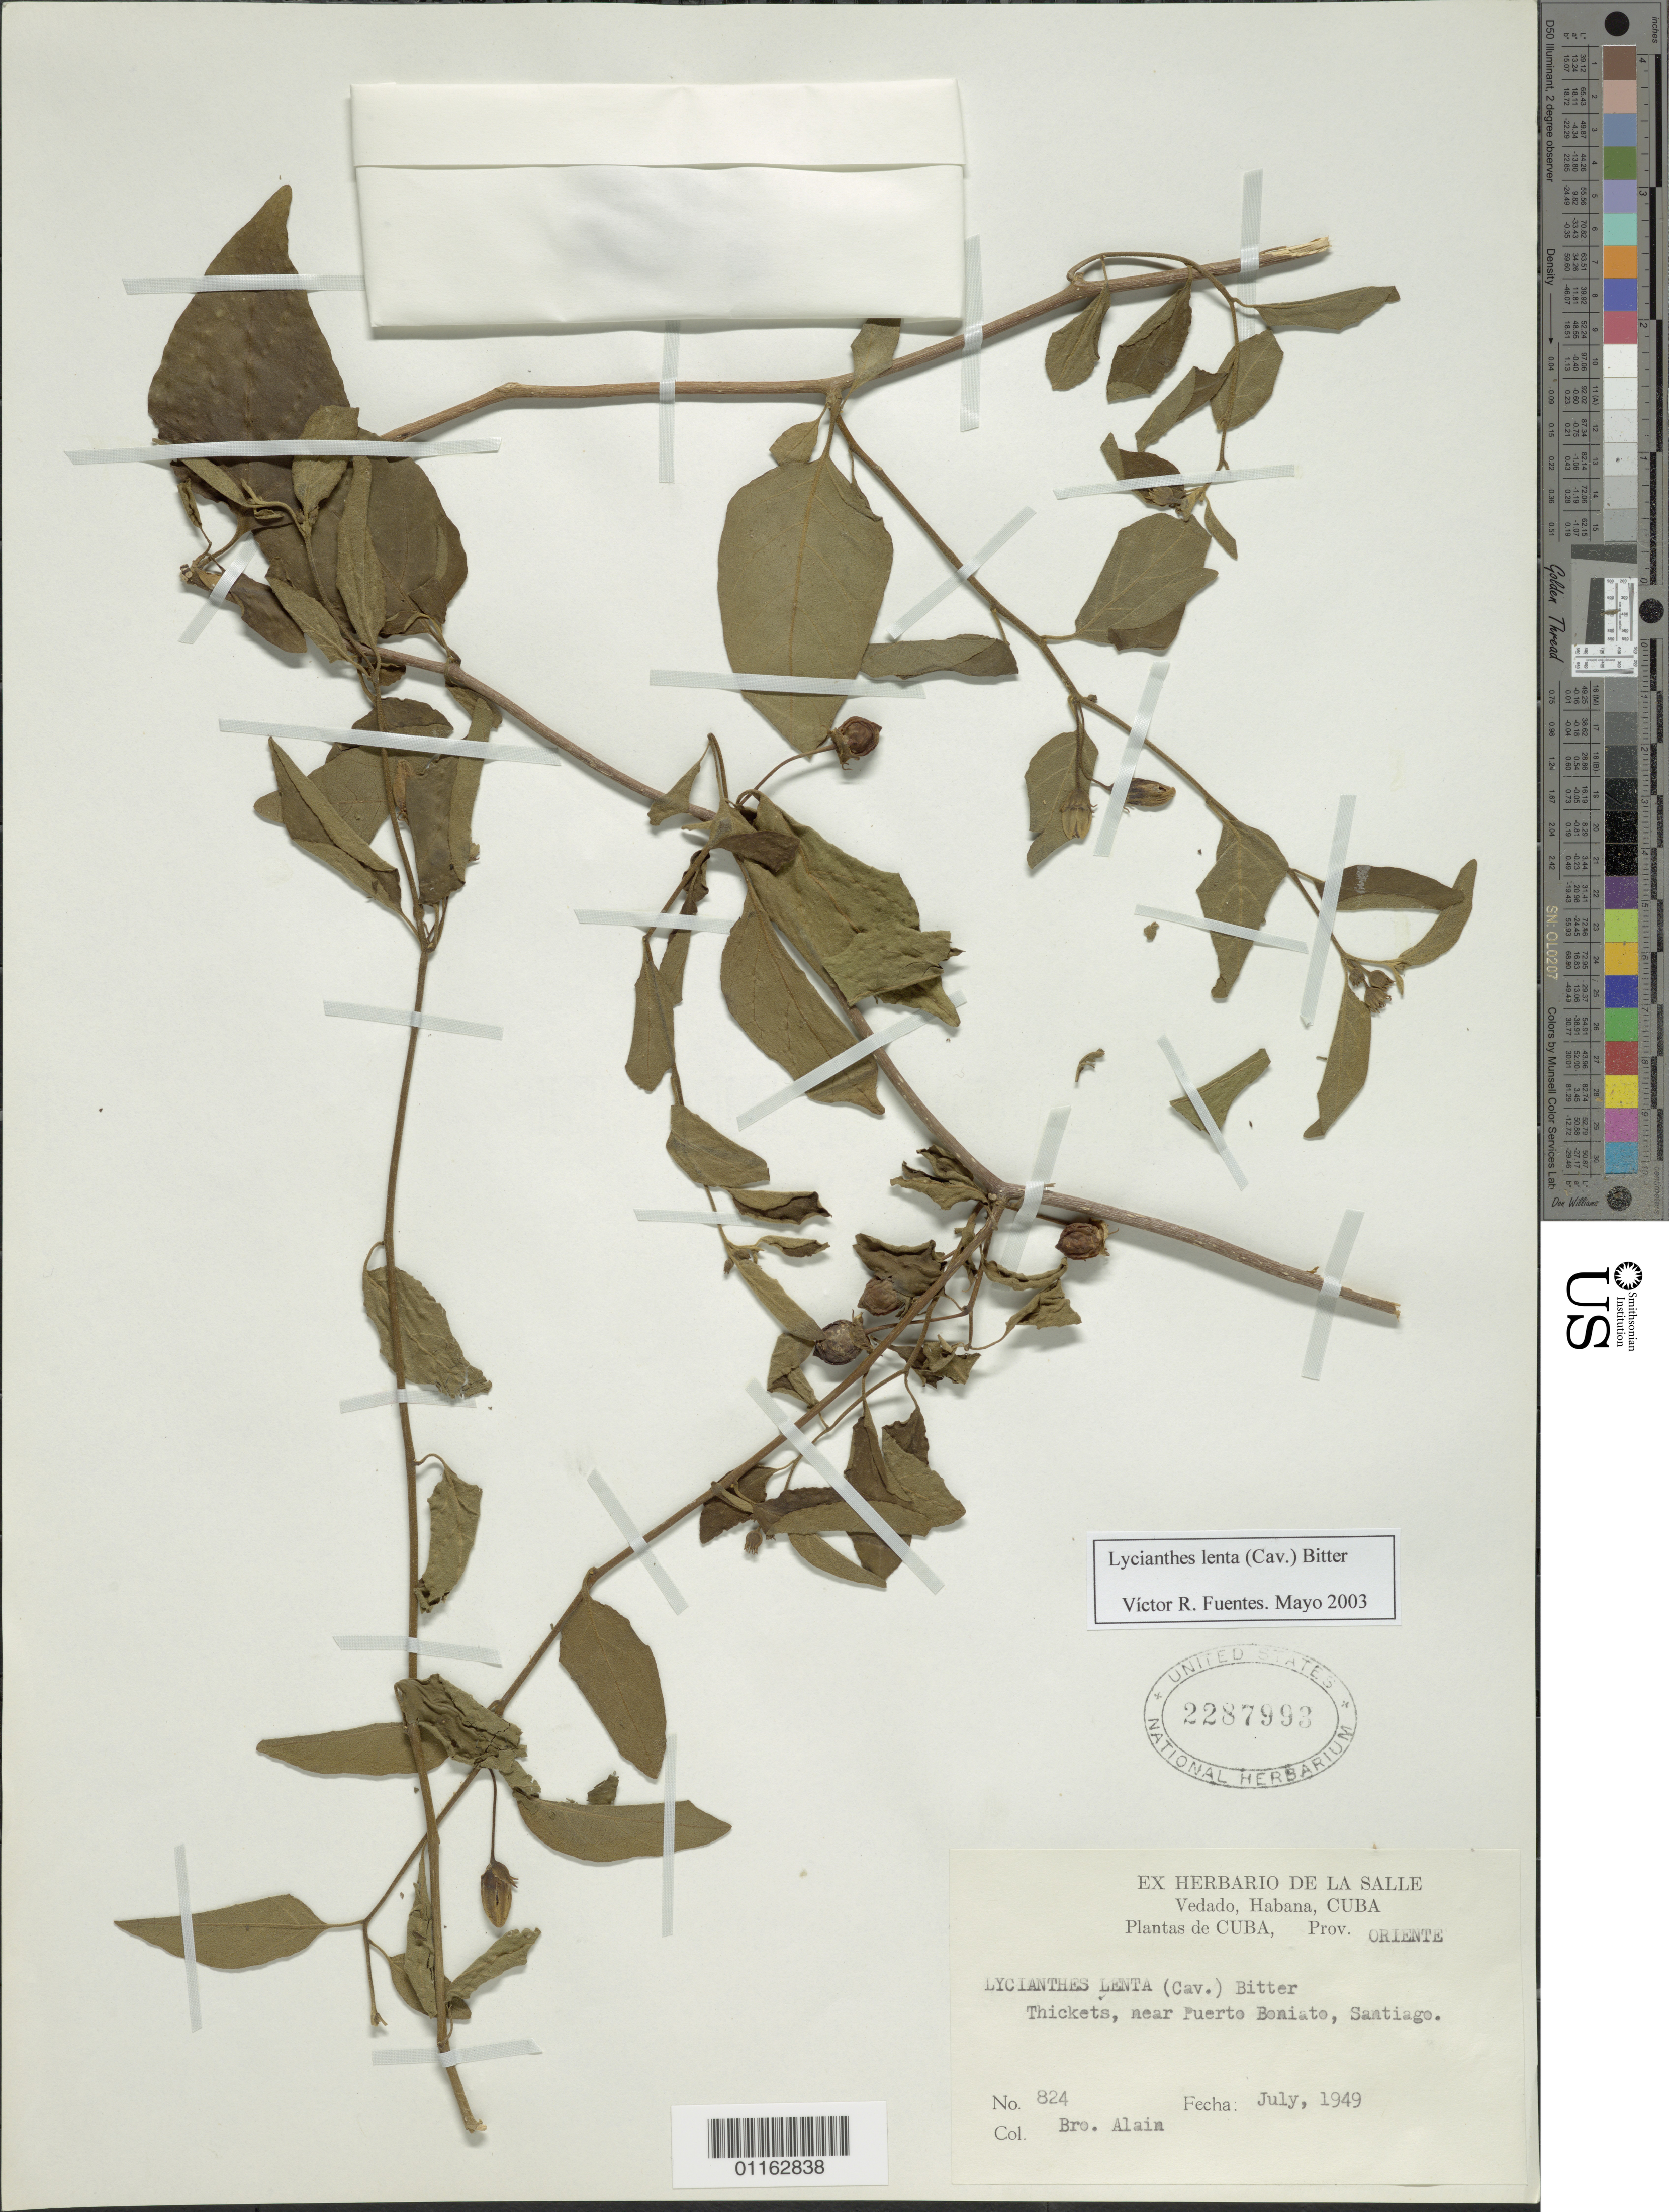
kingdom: Plantae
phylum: Tracheophyta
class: Magnoliopsida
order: Solanales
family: Solanaceae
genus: Lycianthes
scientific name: Lycianthes lenta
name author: (Cav.) Bitter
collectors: A. H. Liogier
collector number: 824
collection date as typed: Jul 1949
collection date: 1949-07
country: Cuba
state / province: Oriente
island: Cuba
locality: Thickets, near Puerto Boniato, Santiago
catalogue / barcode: US 2287993